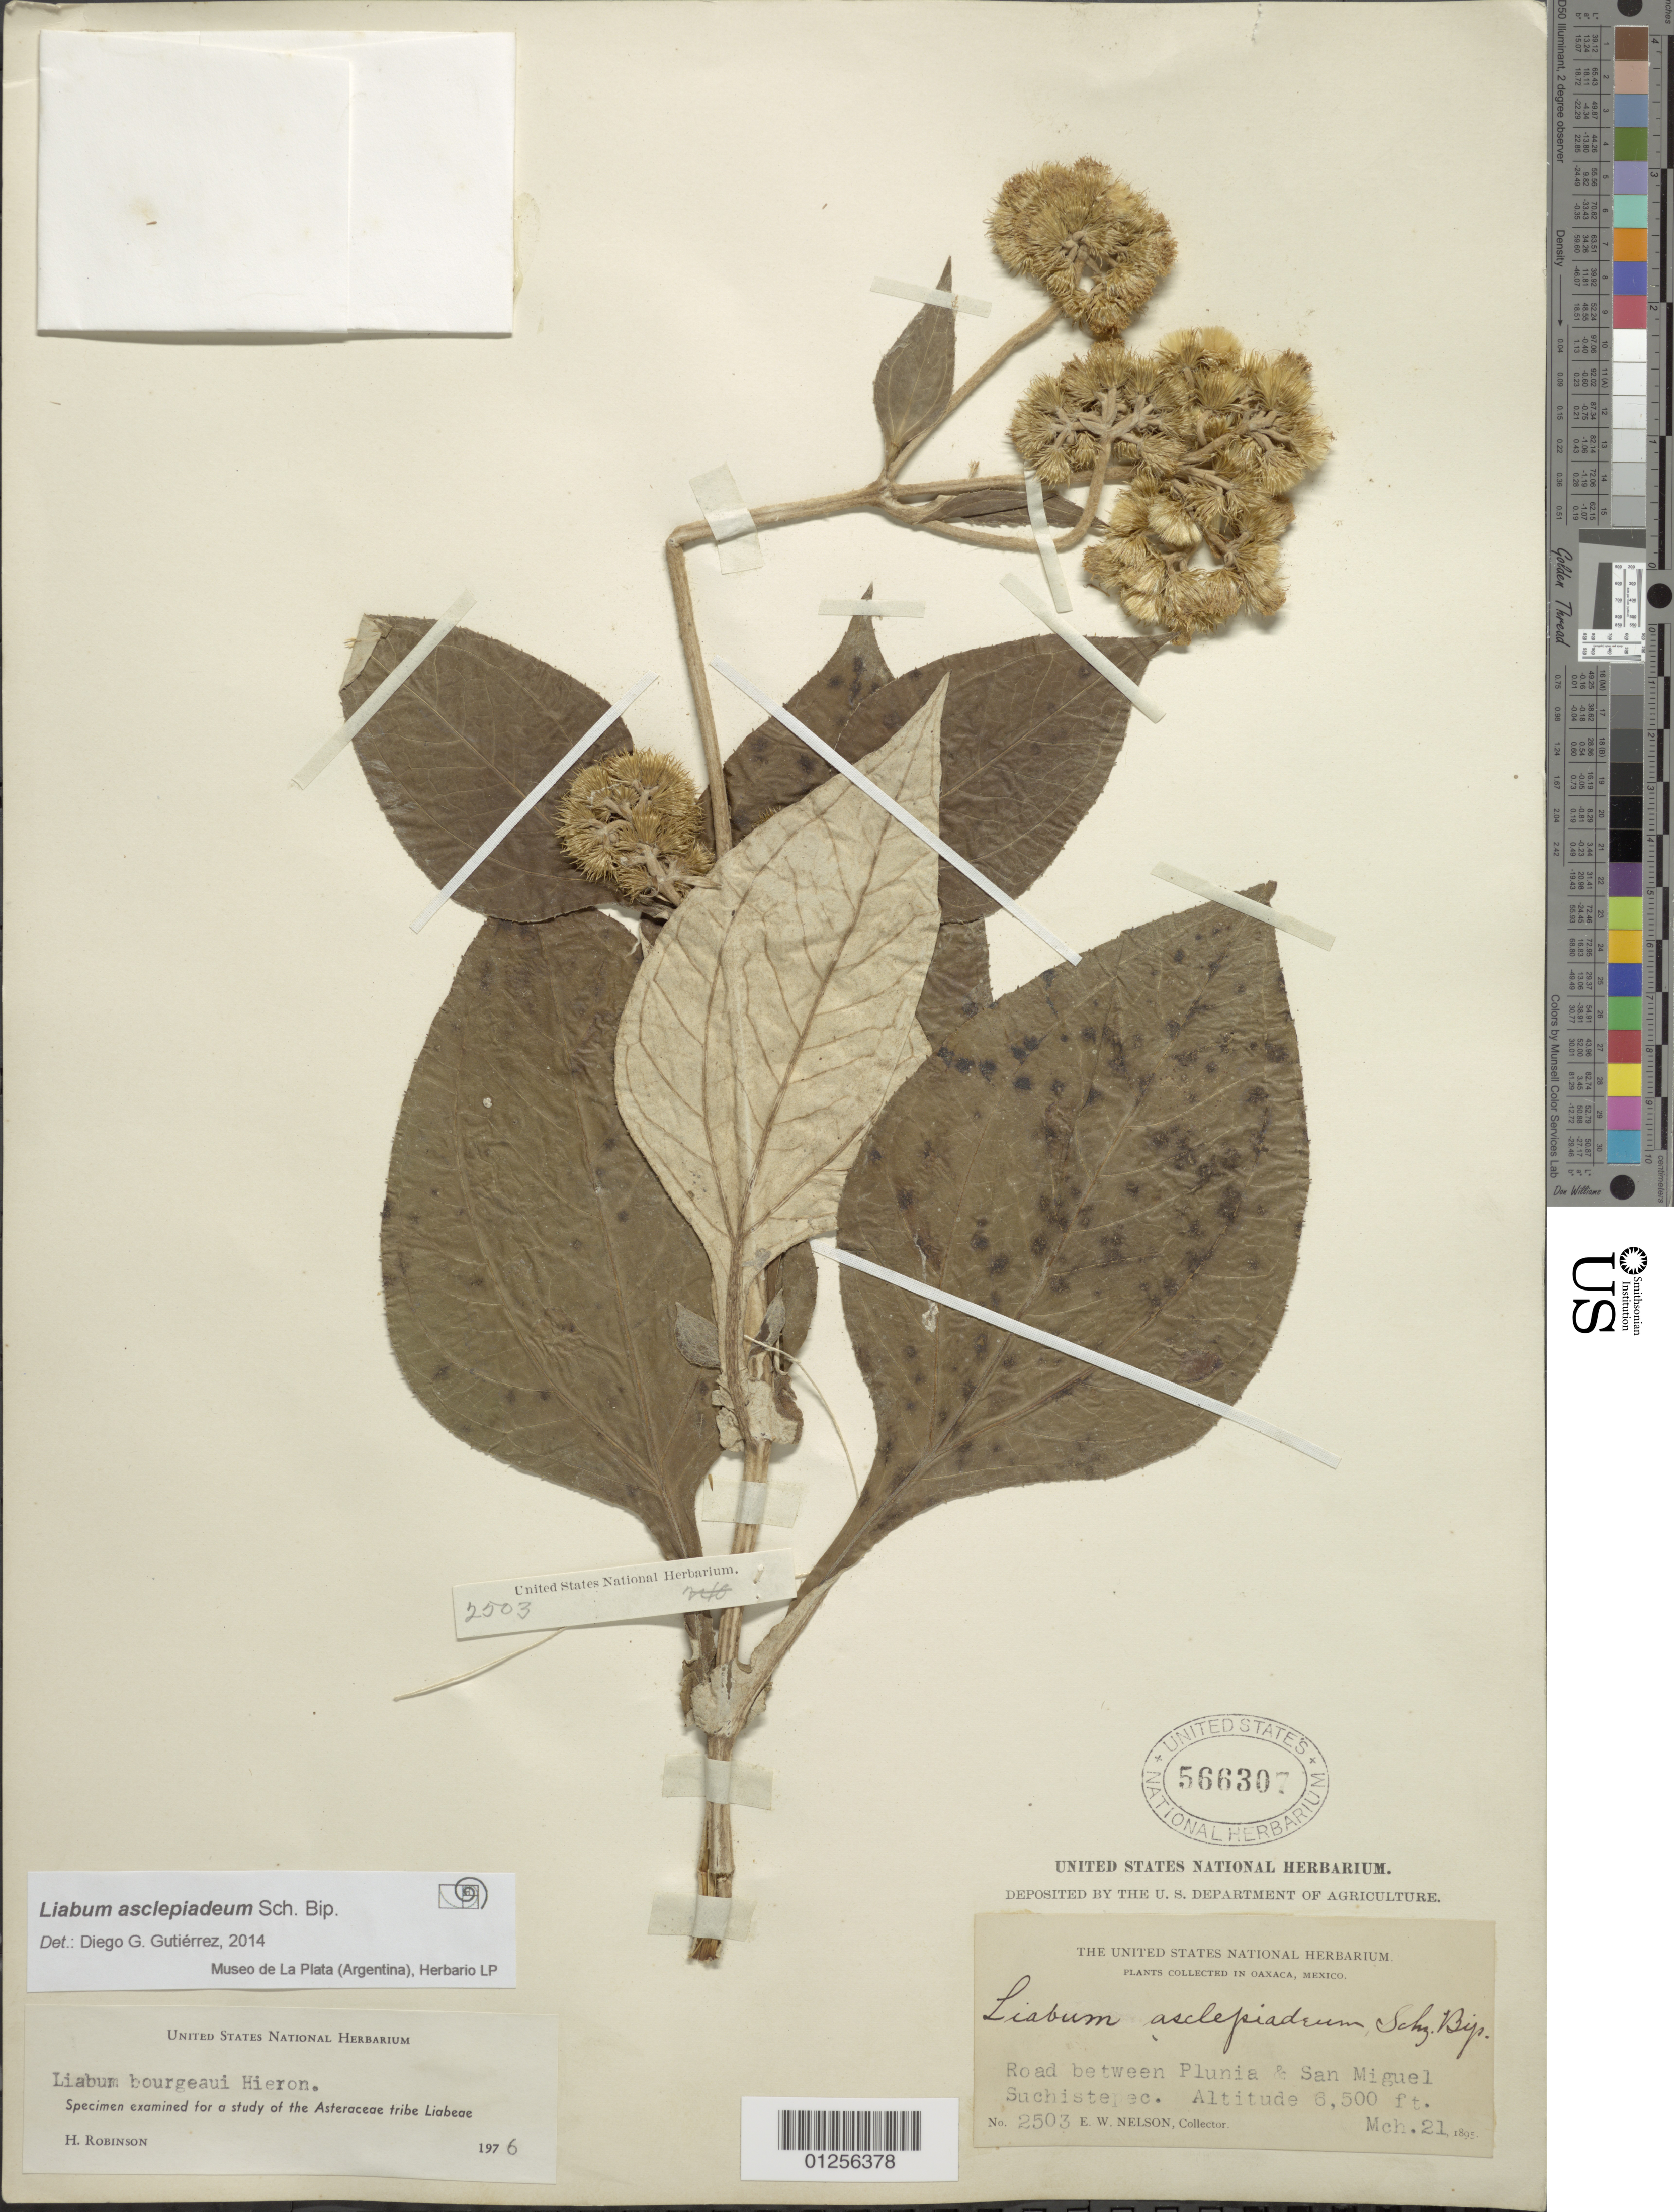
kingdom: Plantae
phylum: Tracheophyta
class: Magnoliopsida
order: Asterales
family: Asteraceae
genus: Liabum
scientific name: Liabum asclepiadeum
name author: Sch. Bip.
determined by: Gutierrez, D. G.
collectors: E. W. Nelson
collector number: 2503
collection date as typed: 21 March 1895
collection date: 1895-03-21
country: Mexico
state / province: Oaxaca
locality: Plunio to San Miguel road, Suchistepec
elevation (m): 1981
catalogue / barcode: US 566307